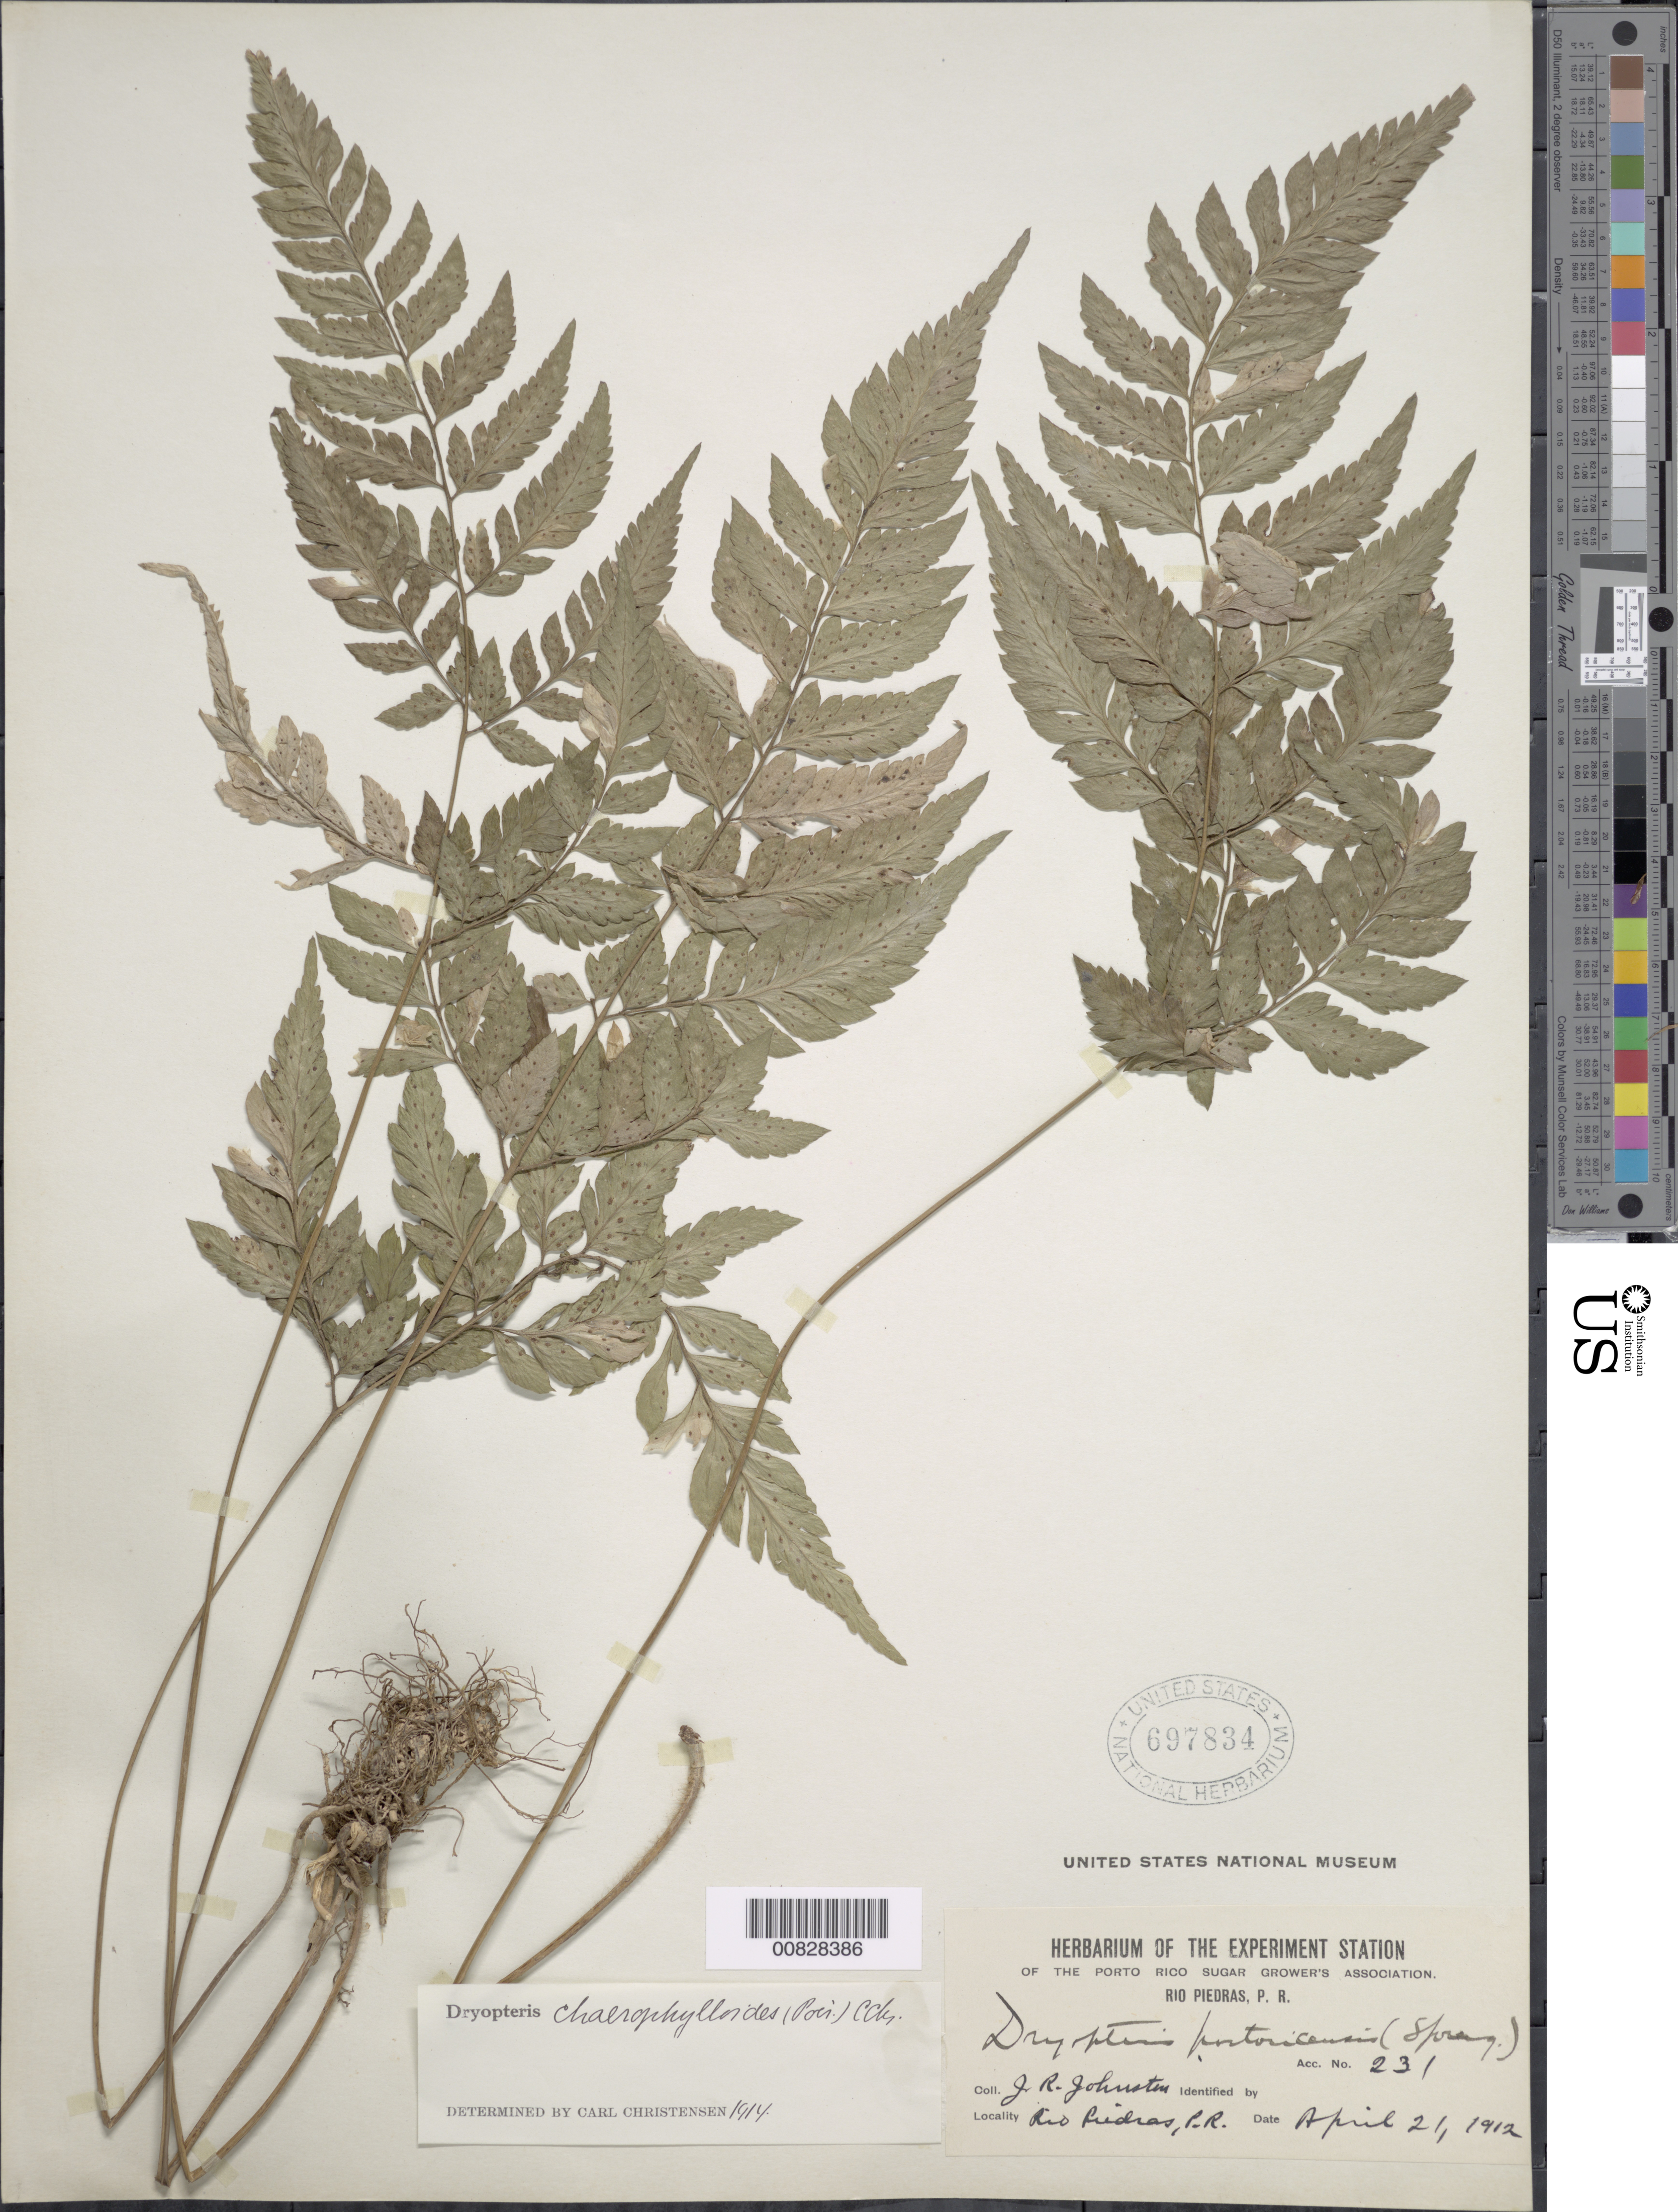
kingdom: Plantae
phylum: Tracheophyta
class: Polypodiopsida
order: Polypodiales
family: Dryopteridaceae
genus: Polystichopsis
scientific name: Polystichopsis chaerophylloides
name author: (Poir.) C.V. Morton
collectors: J. Johnston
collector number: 231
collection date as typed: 21 Apr 1912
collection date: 1912-04-21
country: Puerto Rico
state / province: San Juan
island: Puerto Rico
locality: Río Piedras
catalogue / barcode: US 697834